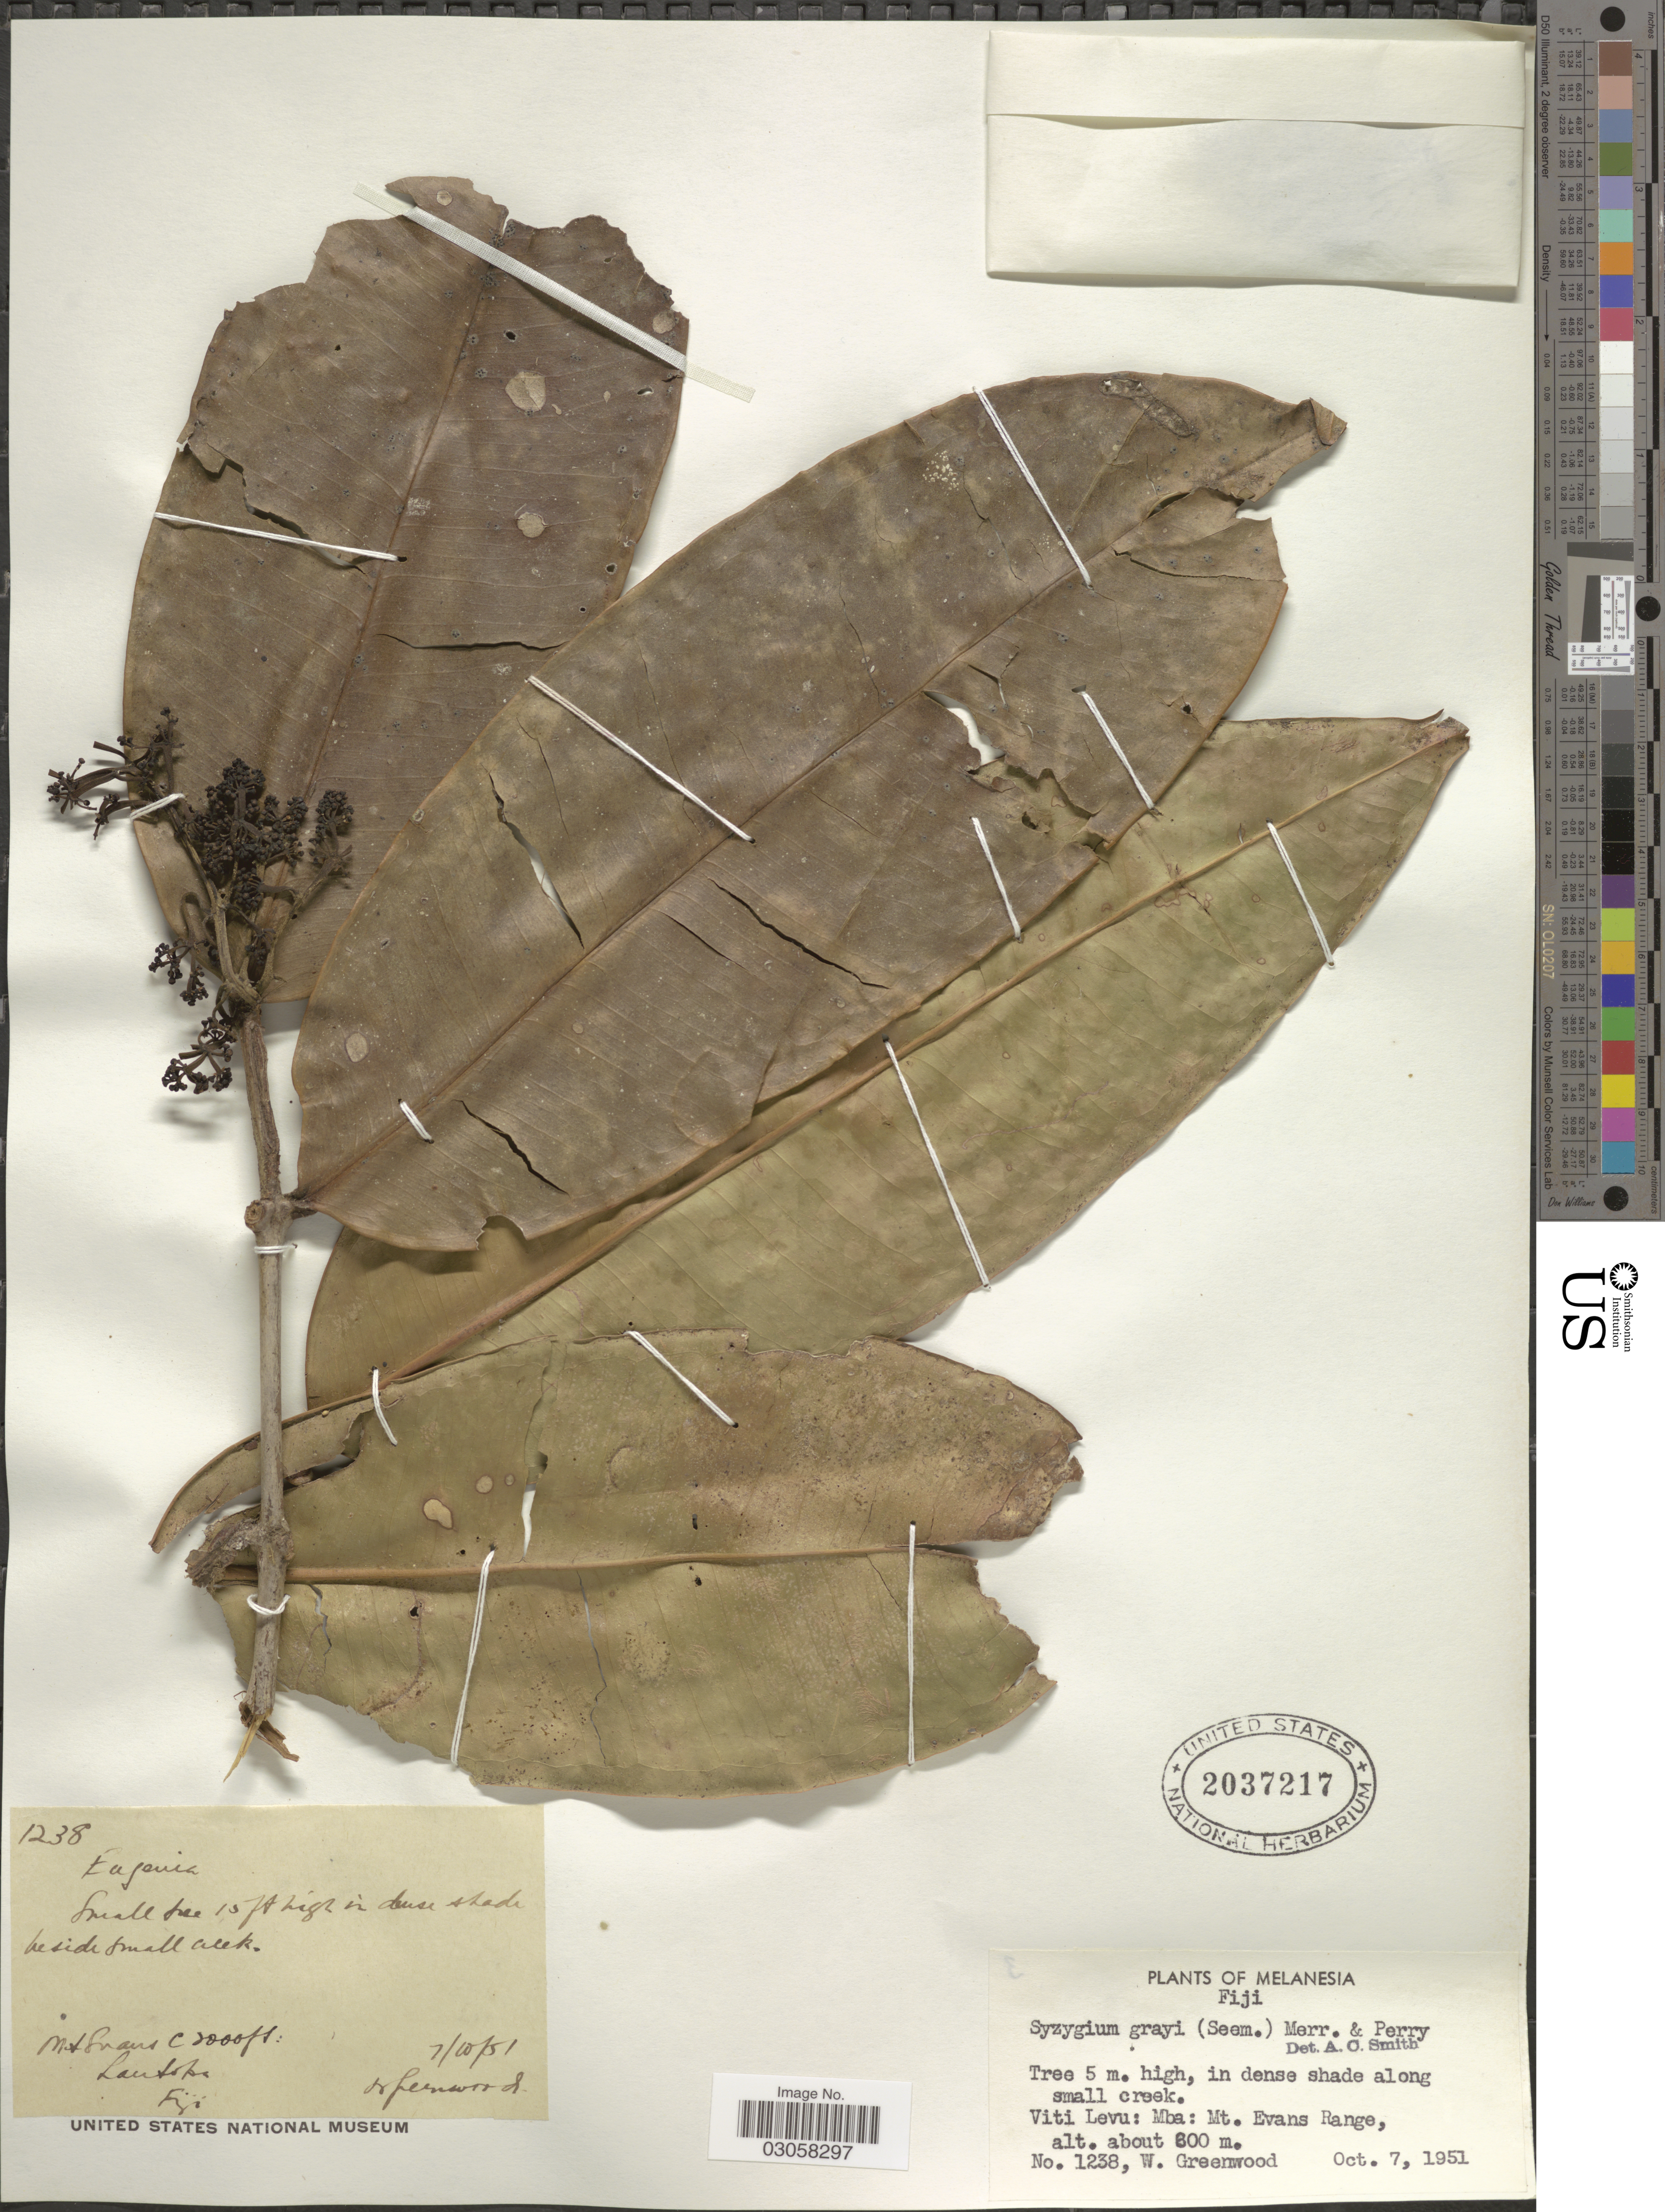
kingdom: Plantae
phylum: Tracheophyta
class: Magnoliopsida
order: Myrtales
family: Myrtaceae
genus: Syzygium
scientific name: Syzygium grayi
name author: (Seem.) Merr. & L.M. Perry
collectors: W. Greenwood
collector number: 1238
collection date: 1951-10-07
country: Fiji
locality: Melanesia. Viti Levu: Mba: Mt. Evans Range. Mt. Evans. Lautoka.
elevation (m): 800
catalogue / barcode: US 2037217